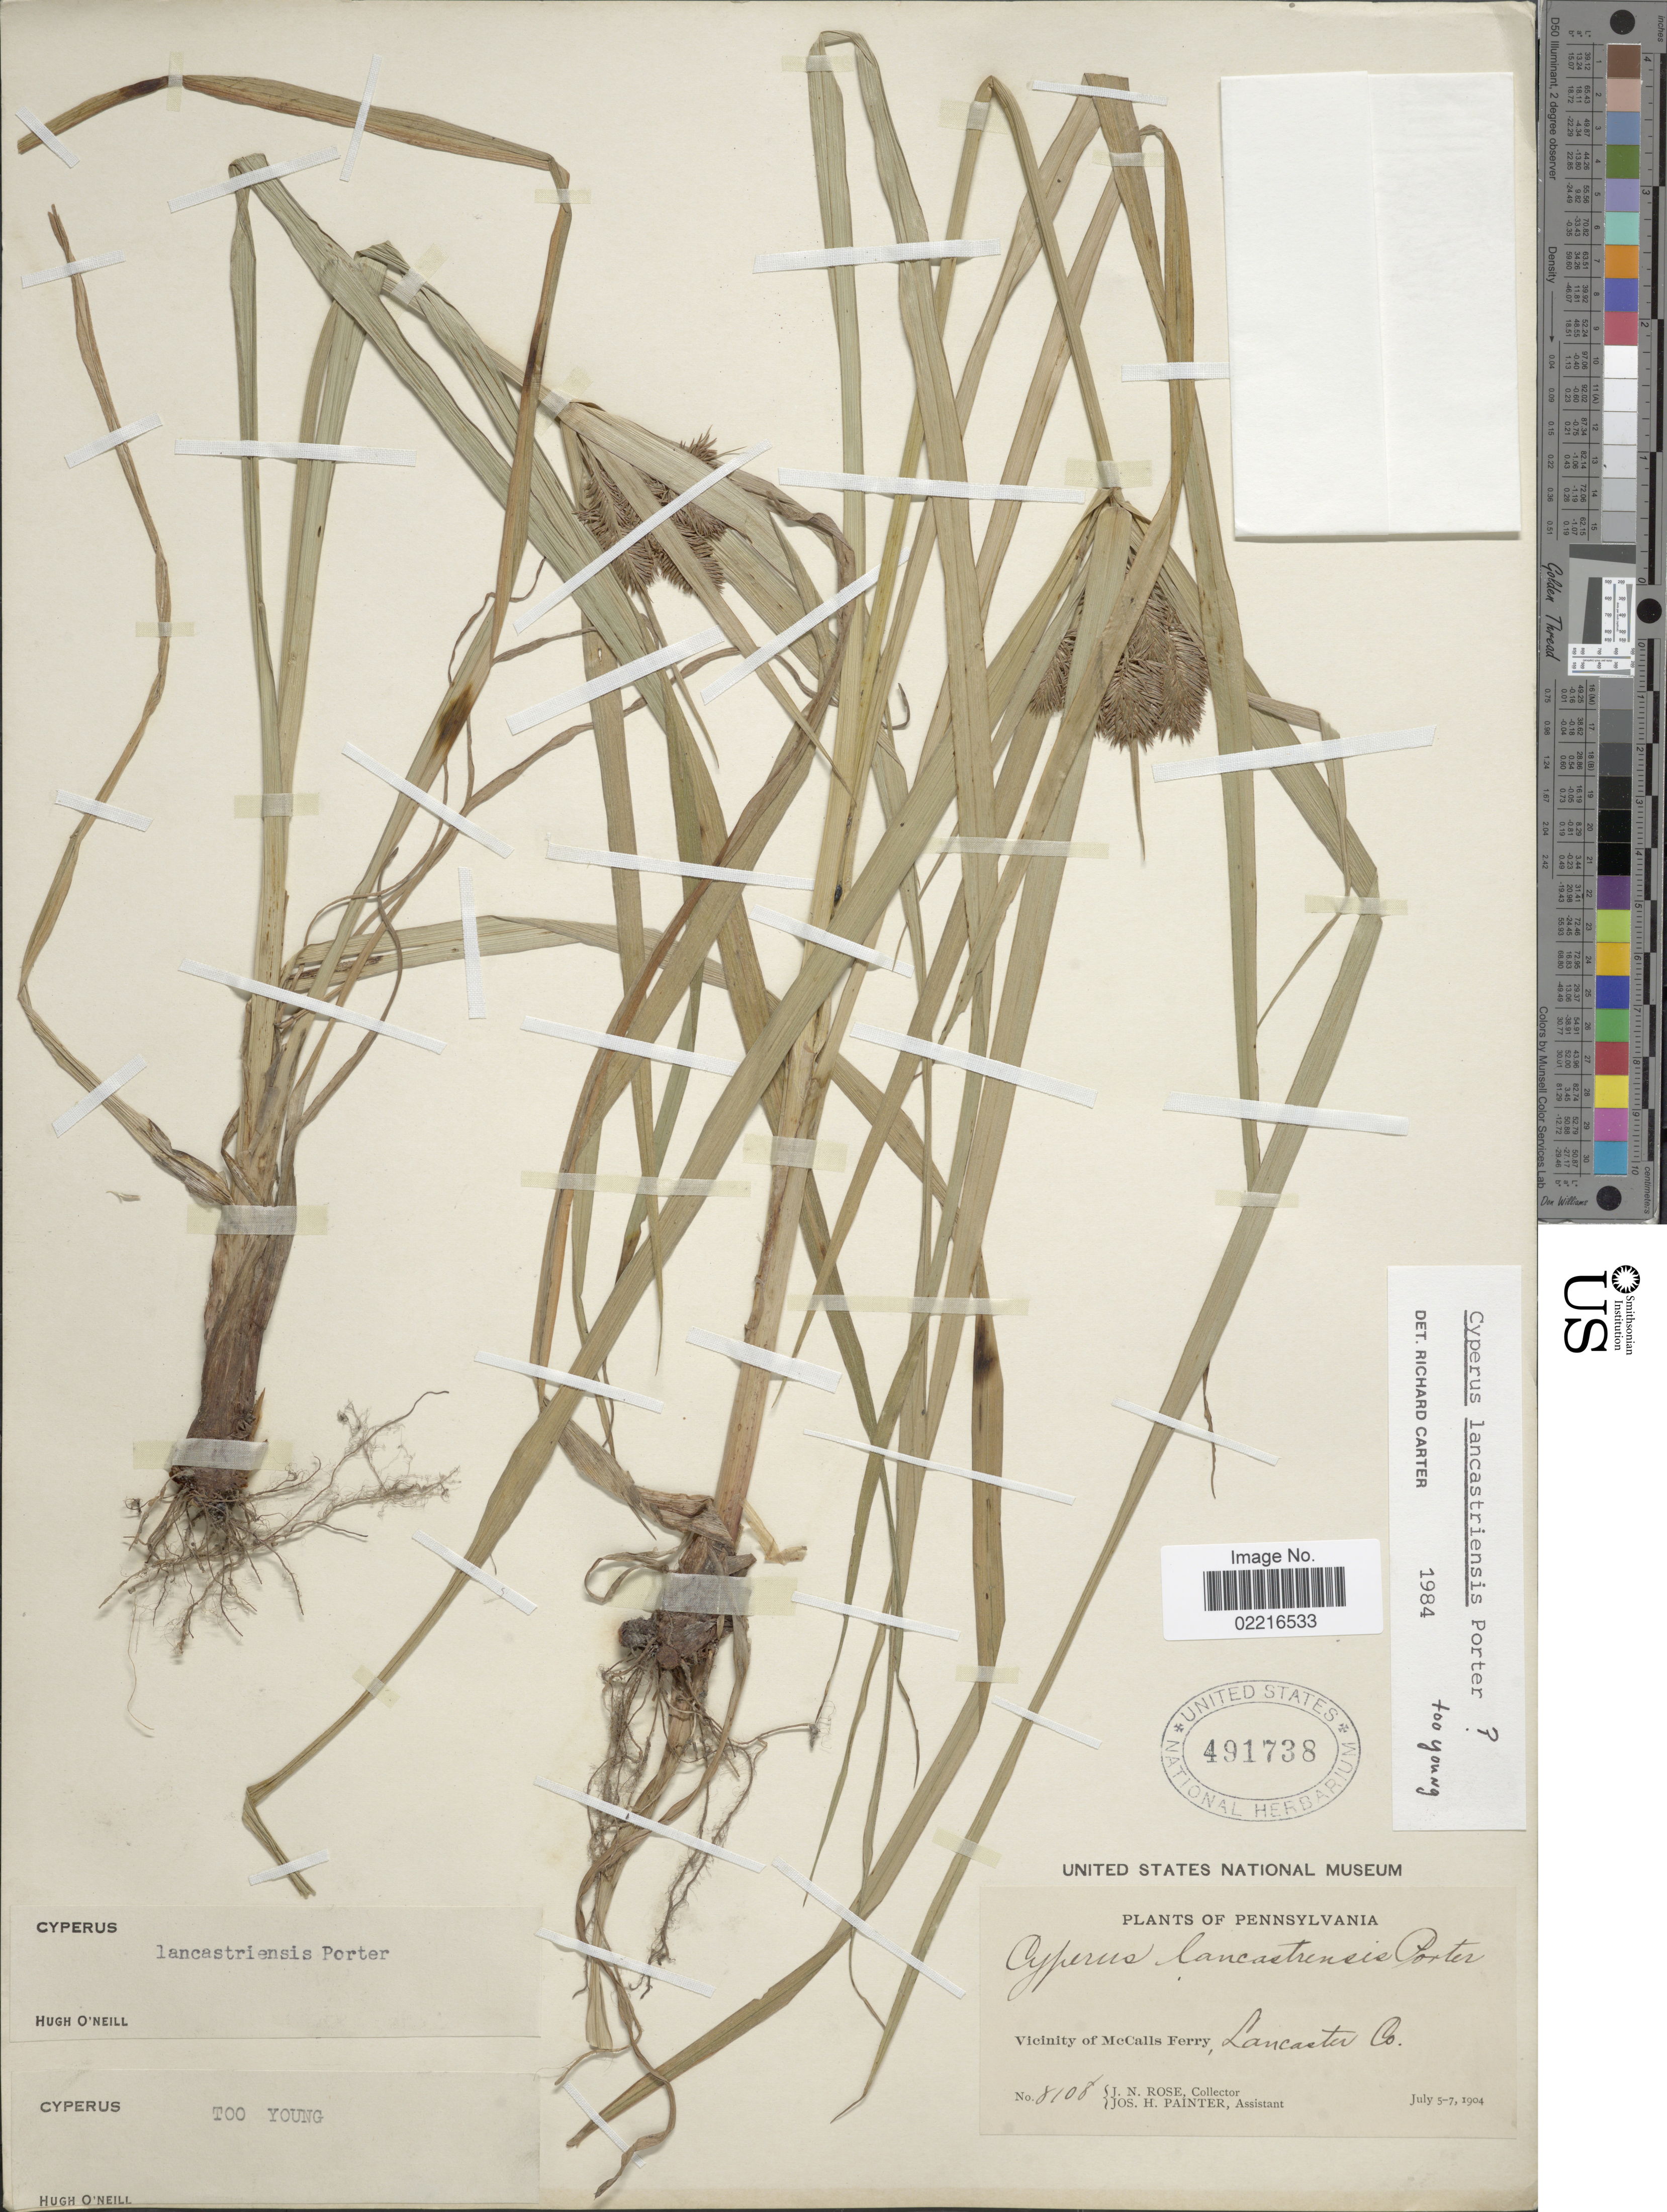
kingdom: Plantae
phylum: Tracheophyta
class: Liliopsida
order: Poales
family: Cyperaceae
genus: Cyperus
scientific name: Cyperus lancastriensis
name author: Porter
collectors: J. N. Rose & J. H. Painter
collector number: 8108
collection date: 1904-07-05/1904-07-07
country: United States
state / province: Pennsylvania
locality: Vicinity of McCalls Ferry, Lancaster Co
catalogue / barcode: US 491738